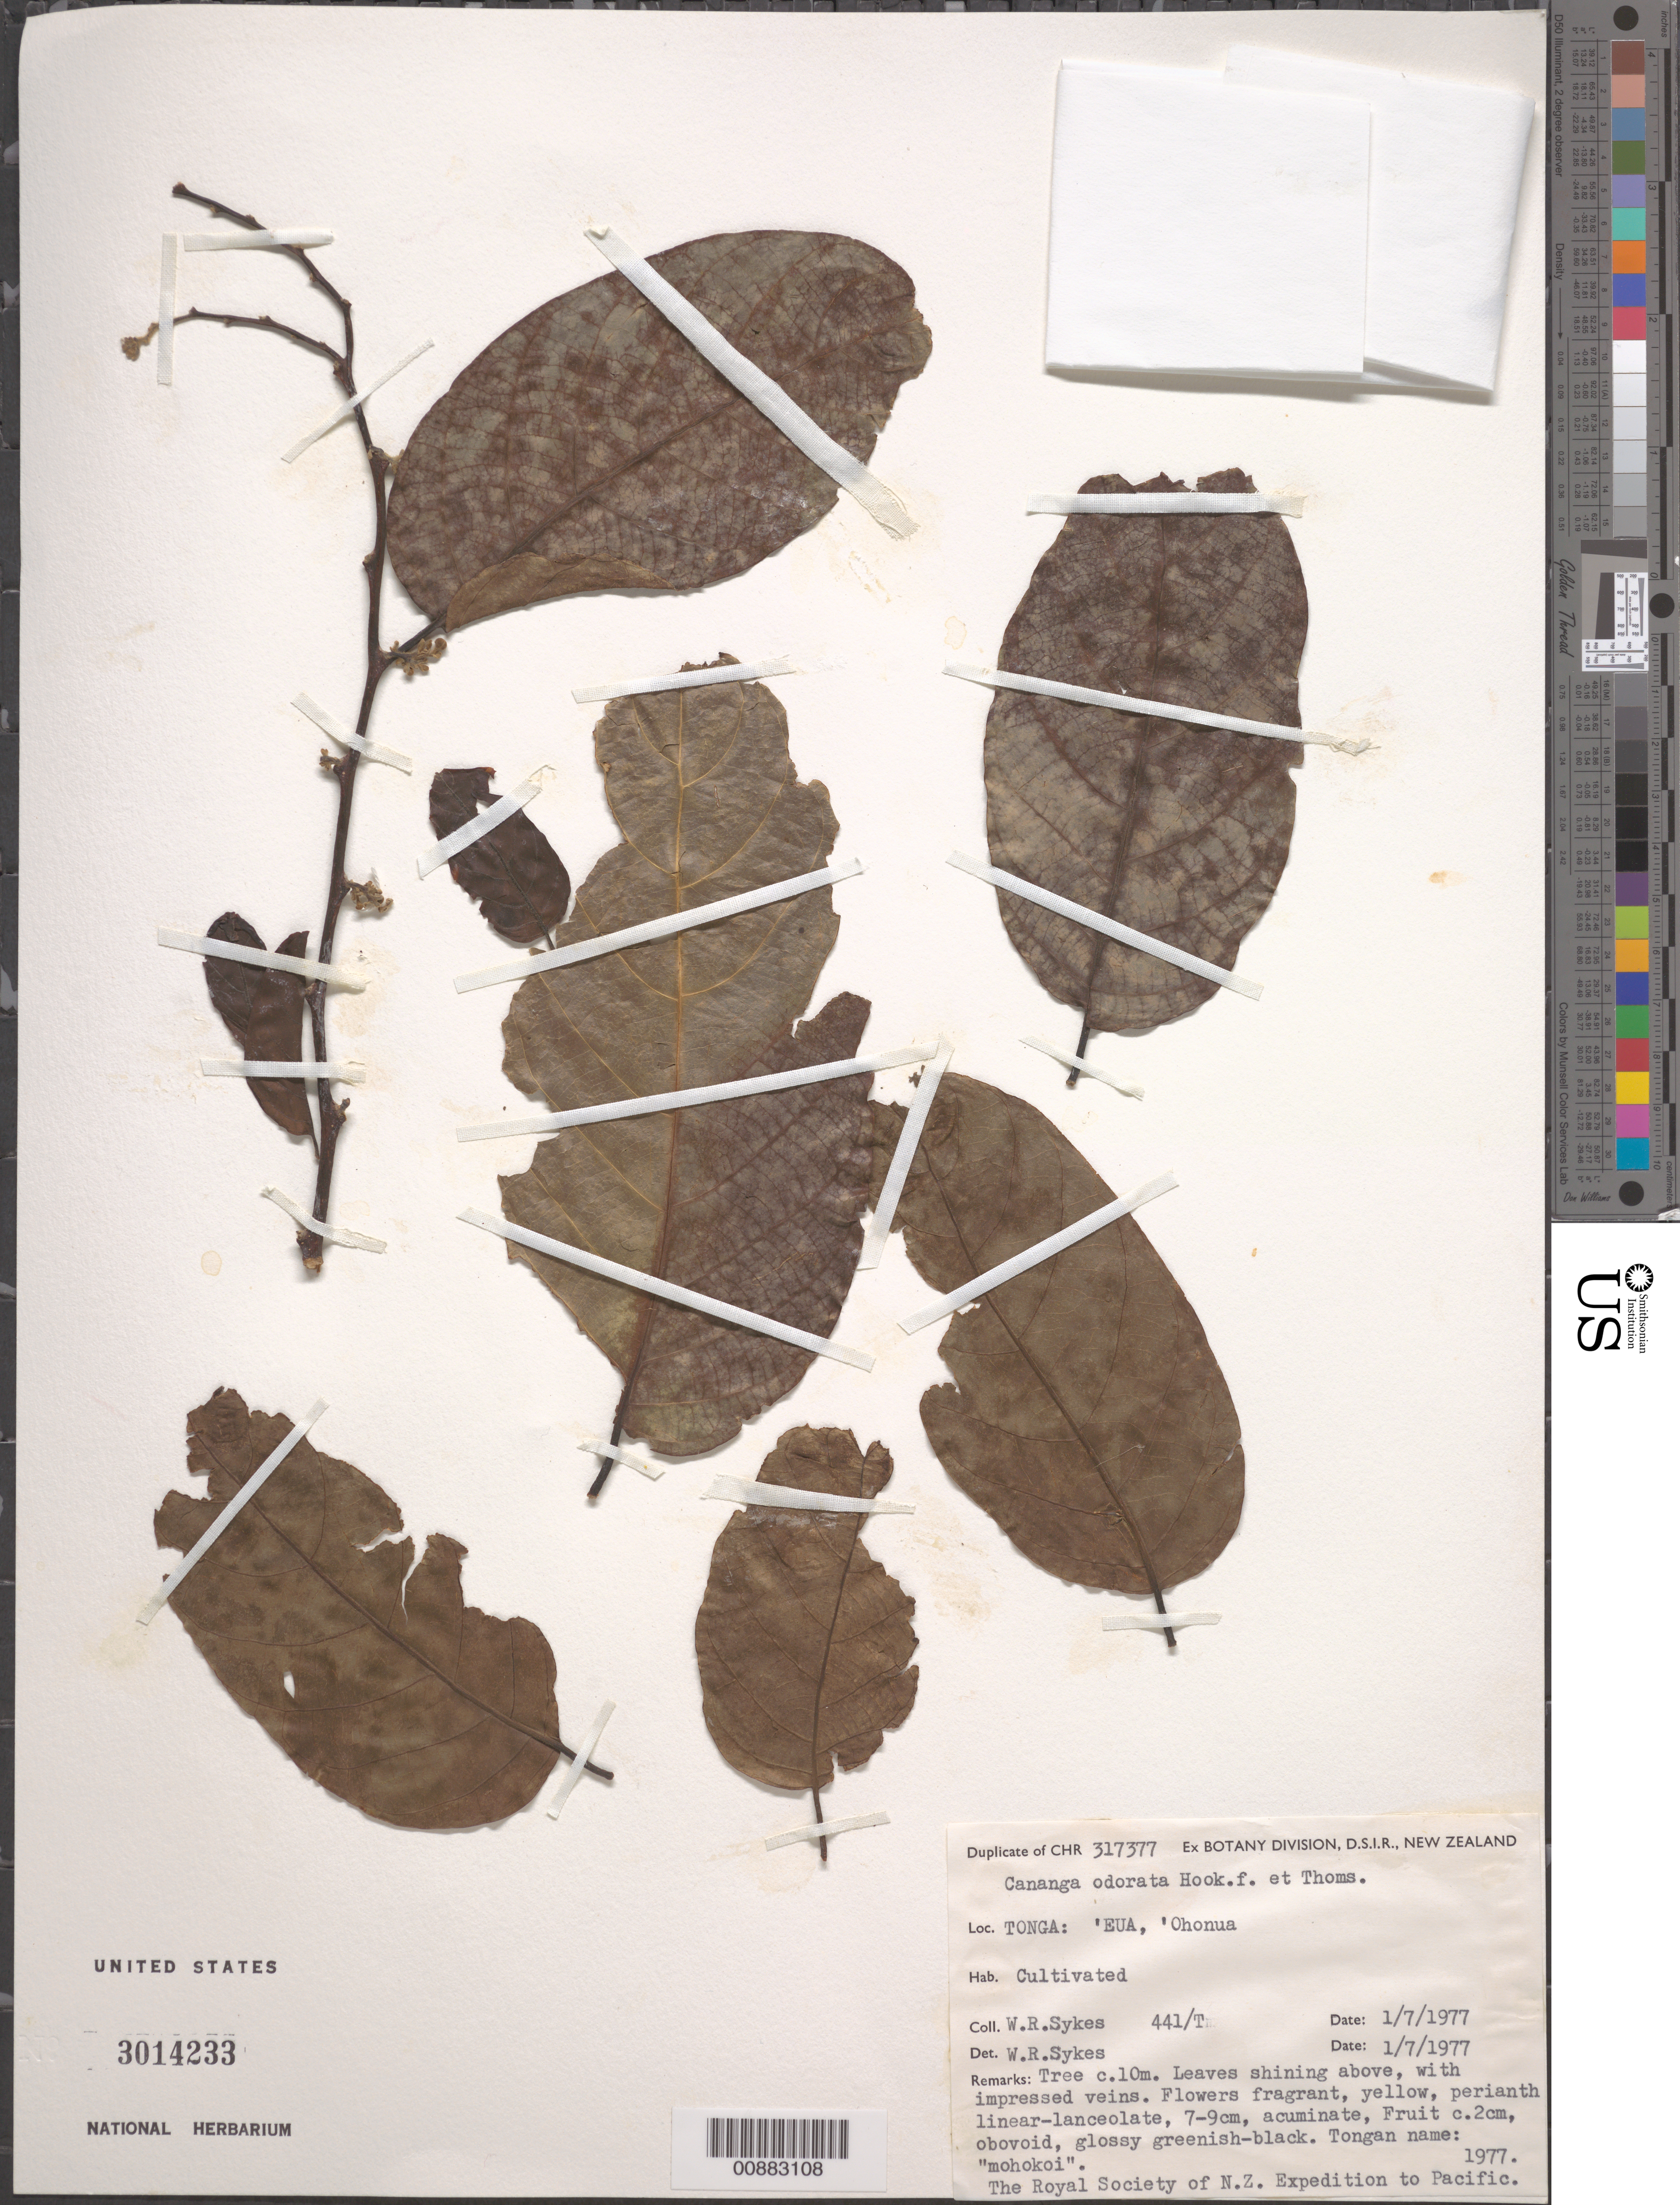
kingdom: Plantae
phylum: Tracheophyta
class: Magnoliopsida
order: Magnoliales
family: Annonaceae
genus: Cananga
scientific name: Cananga odorata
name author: (Lam.) Hook. f. & Thomson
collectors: W. R. Sykes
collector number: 441/T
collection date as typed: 07 Jan 1977 or 01 Jul 1977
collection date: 1977-01-07 or 1977-07-01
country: Tonga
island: Eua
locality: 'Ohonua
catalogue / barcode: US 3014233